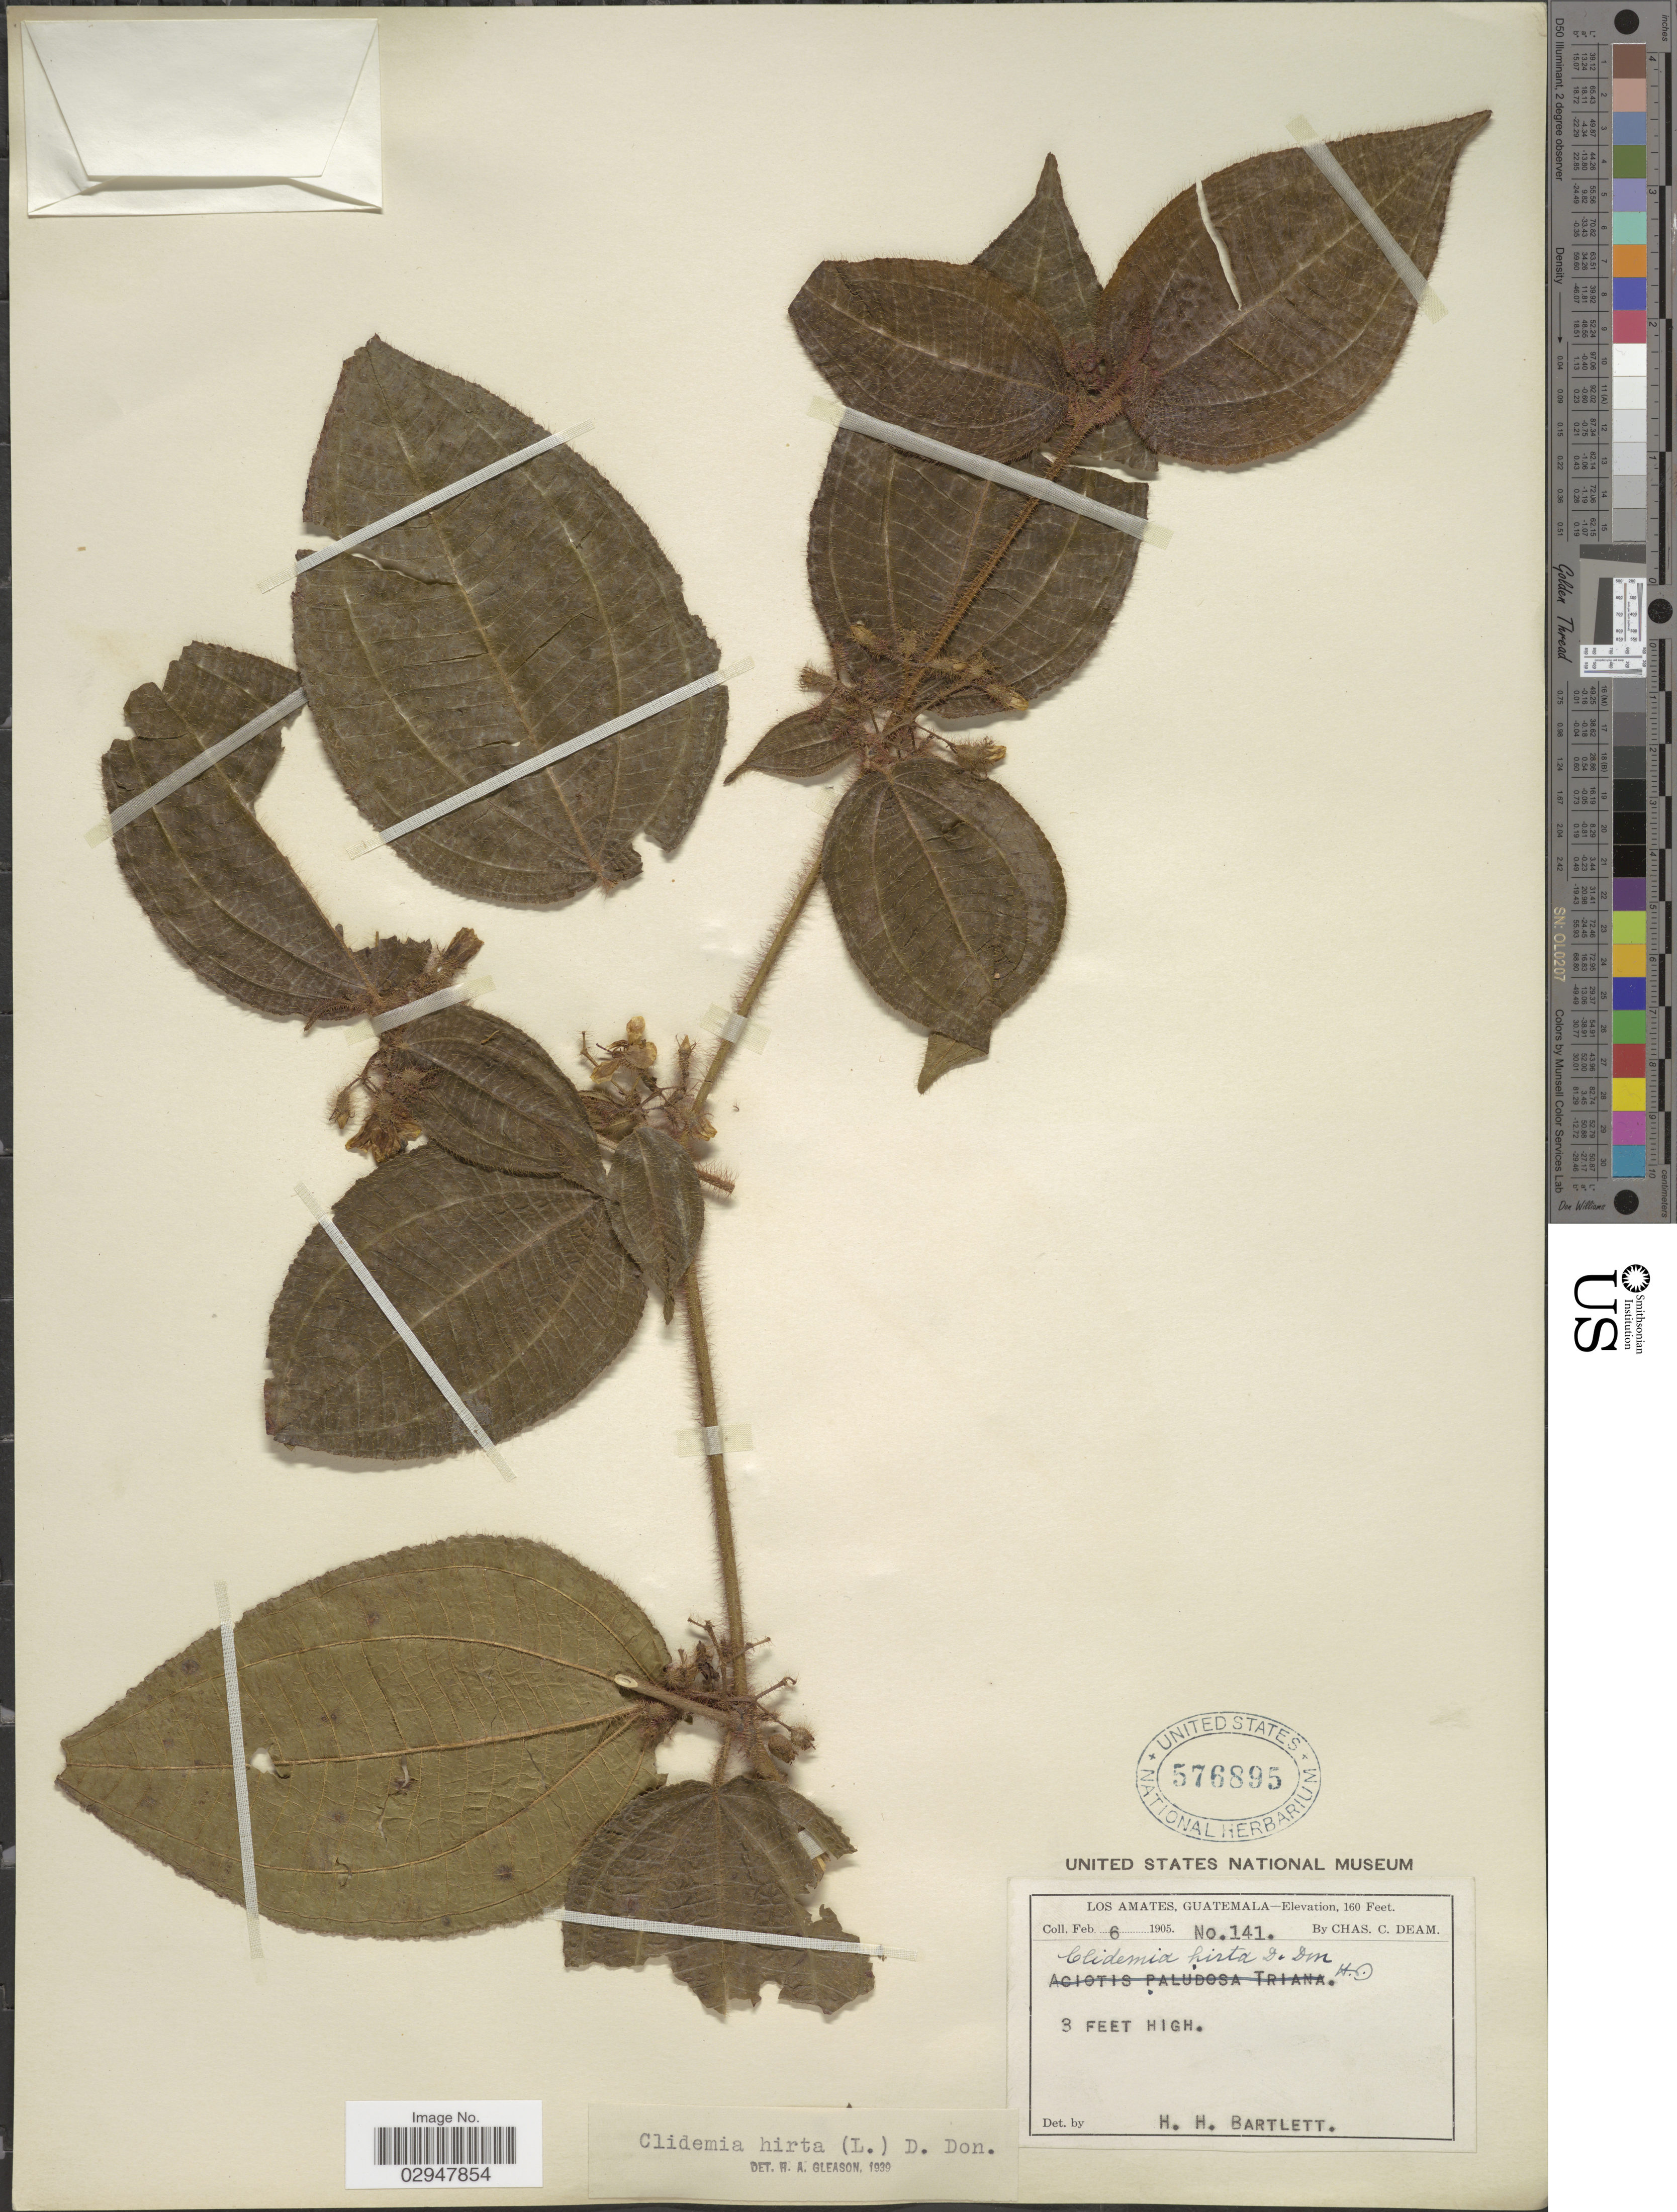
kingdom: Plantae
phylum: Tracheophyta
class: Magnoliopsida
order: Myrtales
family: Melastomataceae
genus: Miconia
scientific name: Miconia hirta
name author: Cogn.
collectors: C. C. Deam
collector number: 141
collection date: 1905-02-06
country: Guatemala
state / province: Izabal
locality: Los Amates.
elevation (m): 49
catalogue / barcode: US 576895